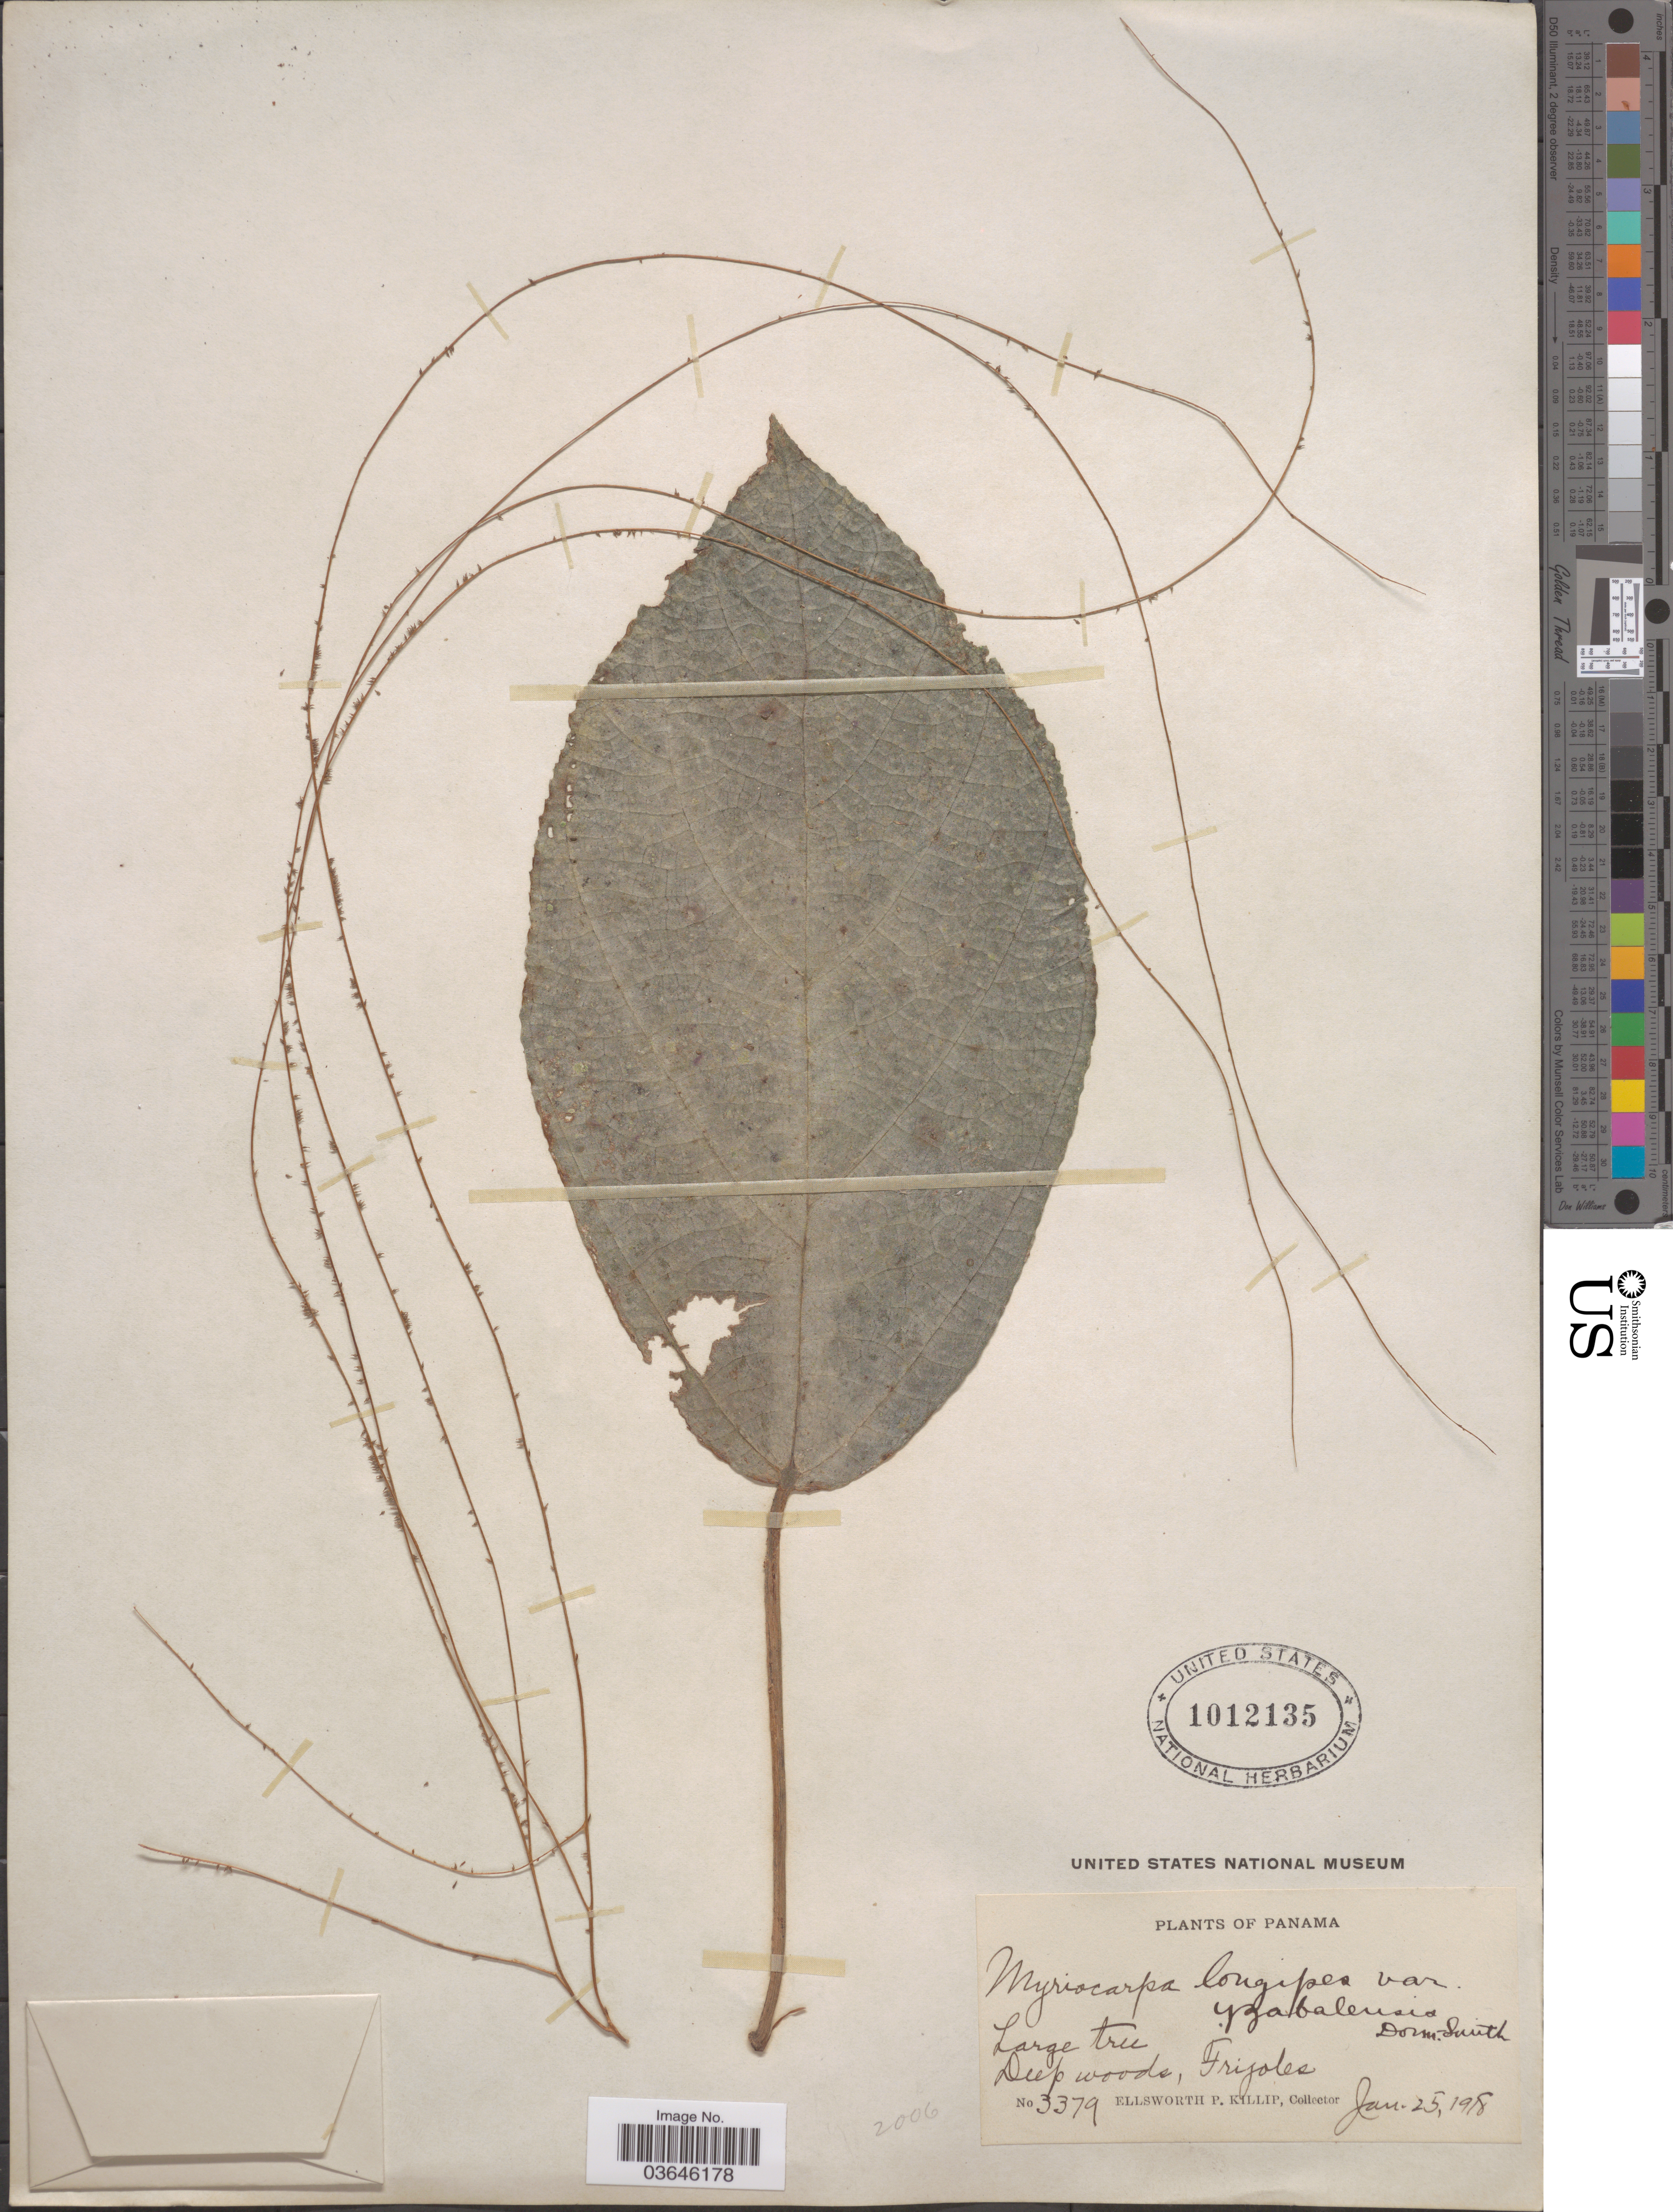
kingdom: Plantae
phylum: Tracheophyta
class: Magnoliopsida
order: Rosales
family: Urticaceae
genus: Myriocarpa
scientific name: Myriocarpa yzabalensis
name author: (Donn. Sm.) Killip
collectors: E. P. Killip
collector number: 1179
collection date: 1918-01-25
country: Panama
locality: Frijoles.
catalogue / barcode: US 1012135